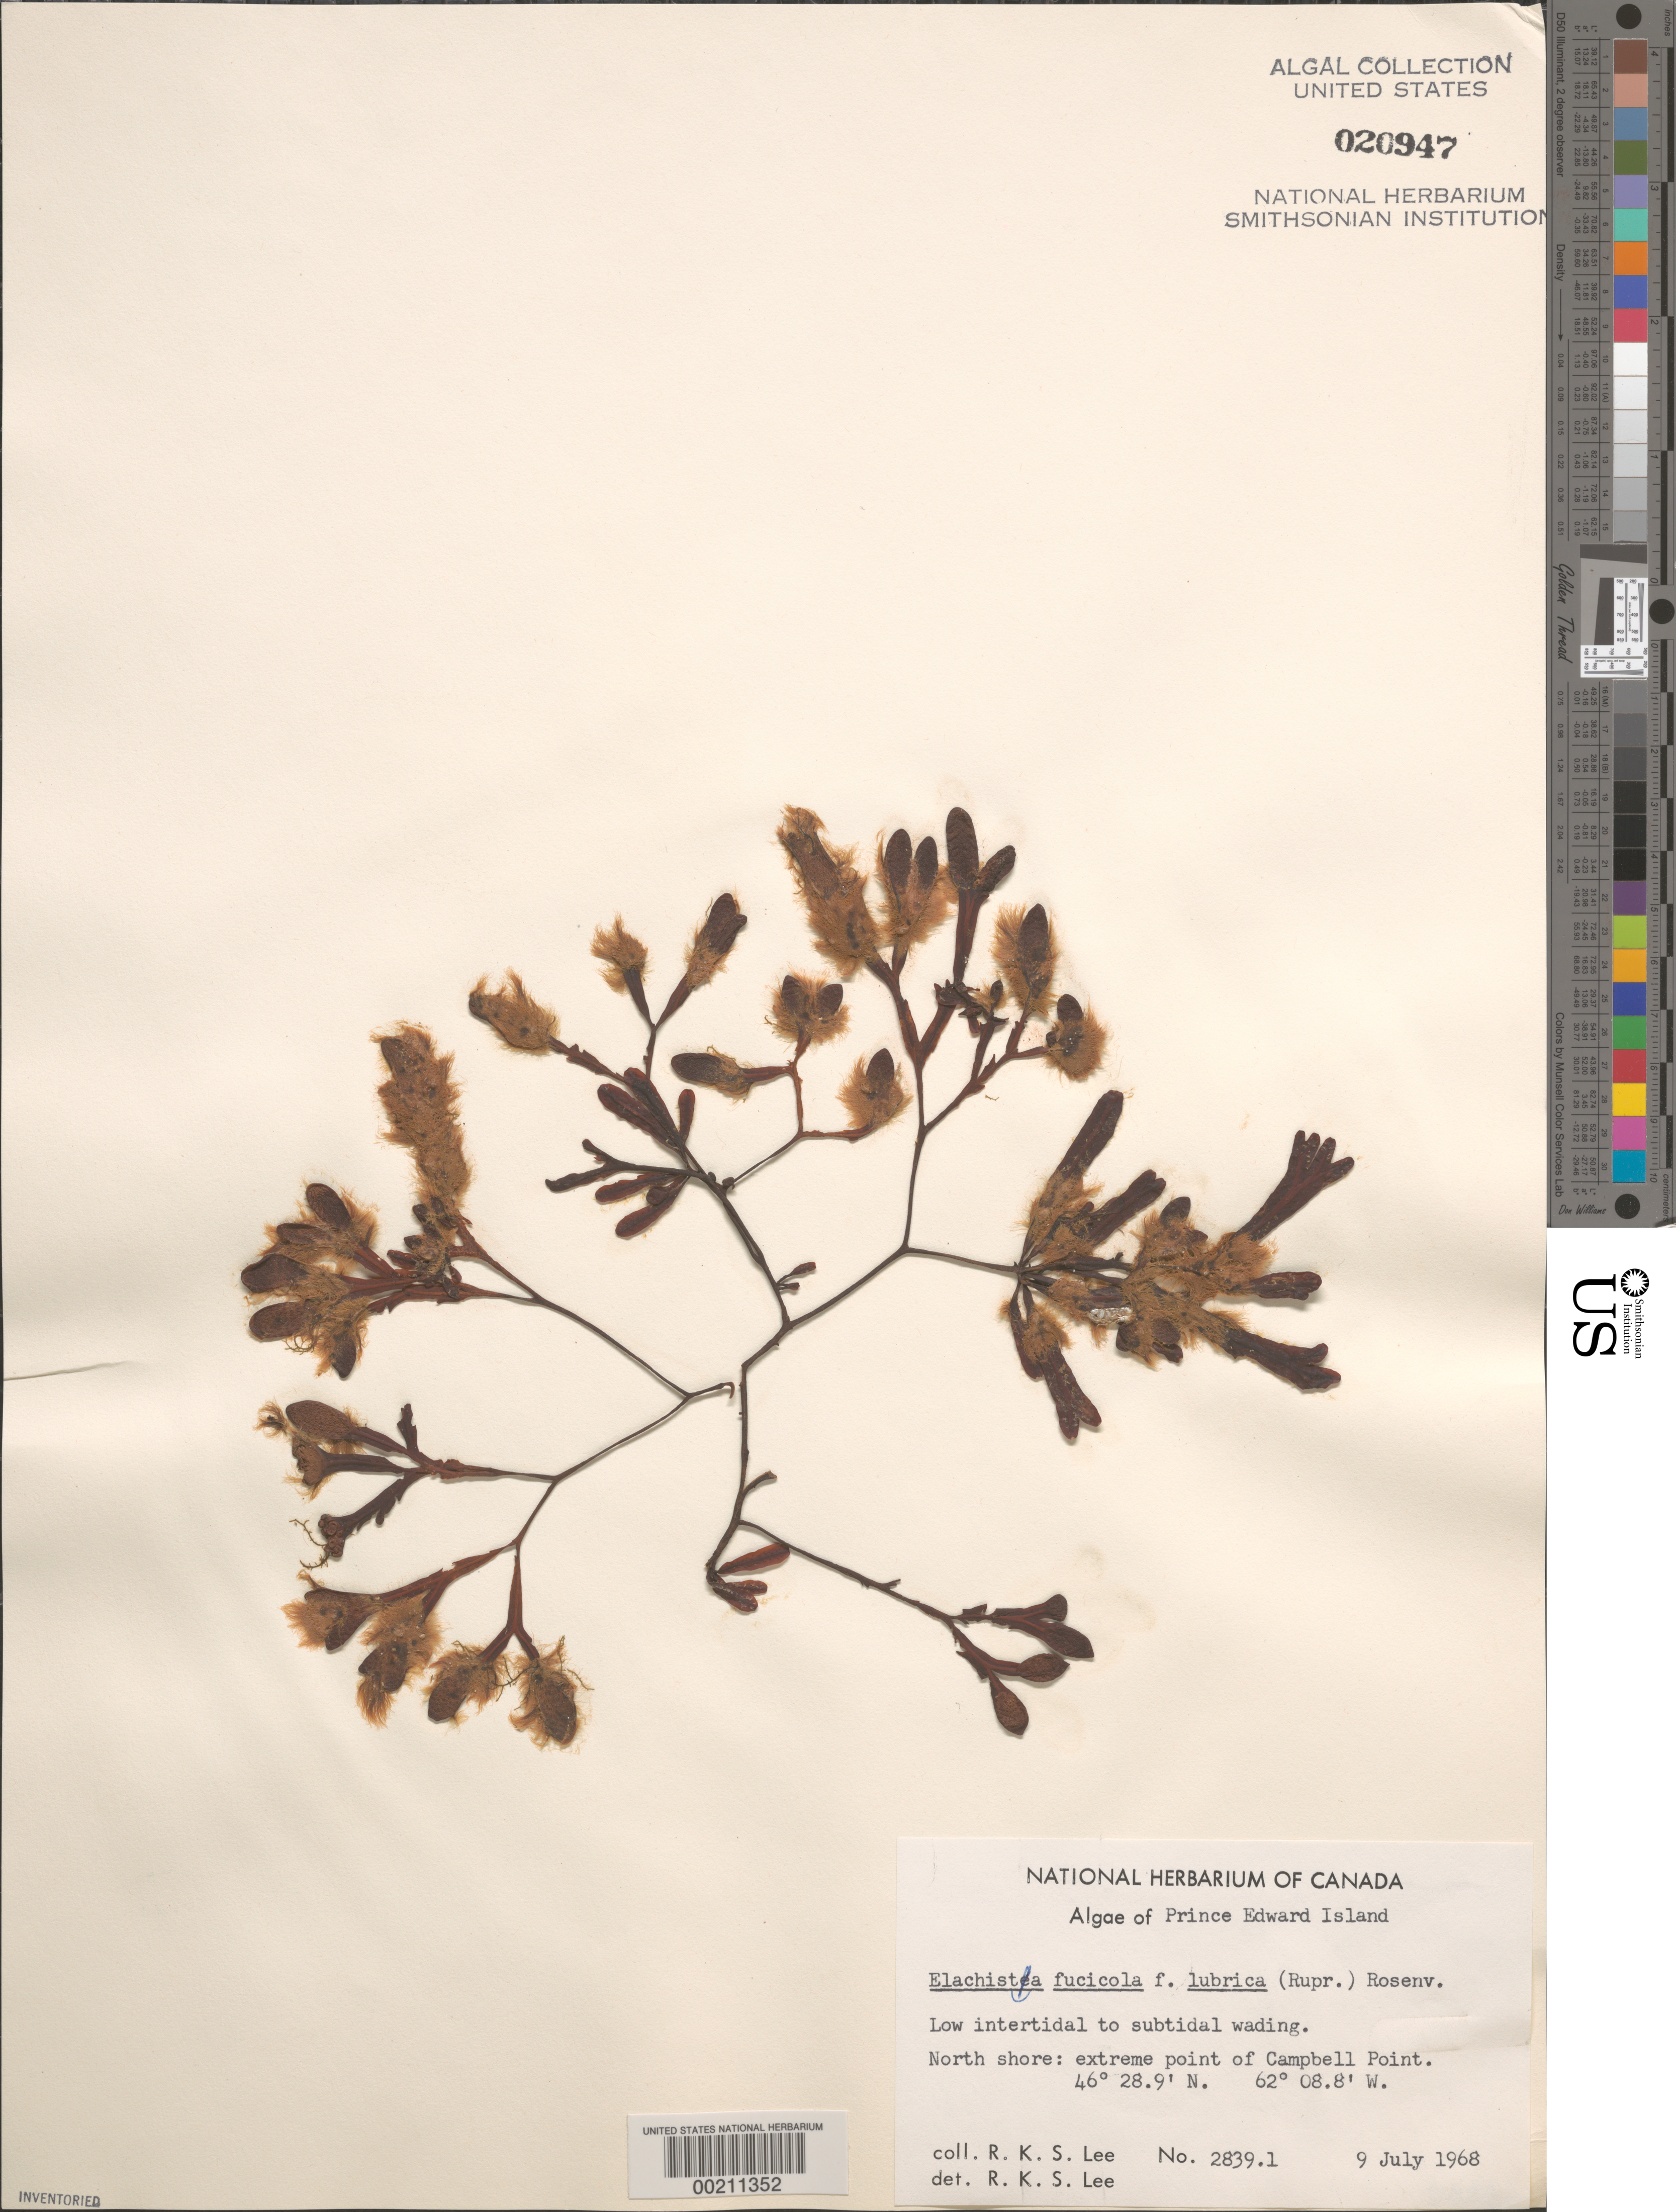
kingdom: Chromista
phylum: Ochrophyta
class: Phaeophyceae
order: Ectocarpales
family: Chordariaceae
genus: Elachista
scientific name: Elachista fucicola f. lubrica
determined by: Lee, R. K. S.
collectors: R. Lee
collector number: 2839.1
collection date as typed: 09 Jul 1968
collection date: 1968-07-09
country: Canada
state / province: Prince Edward Island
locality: Campbell point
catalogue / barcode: US 20947